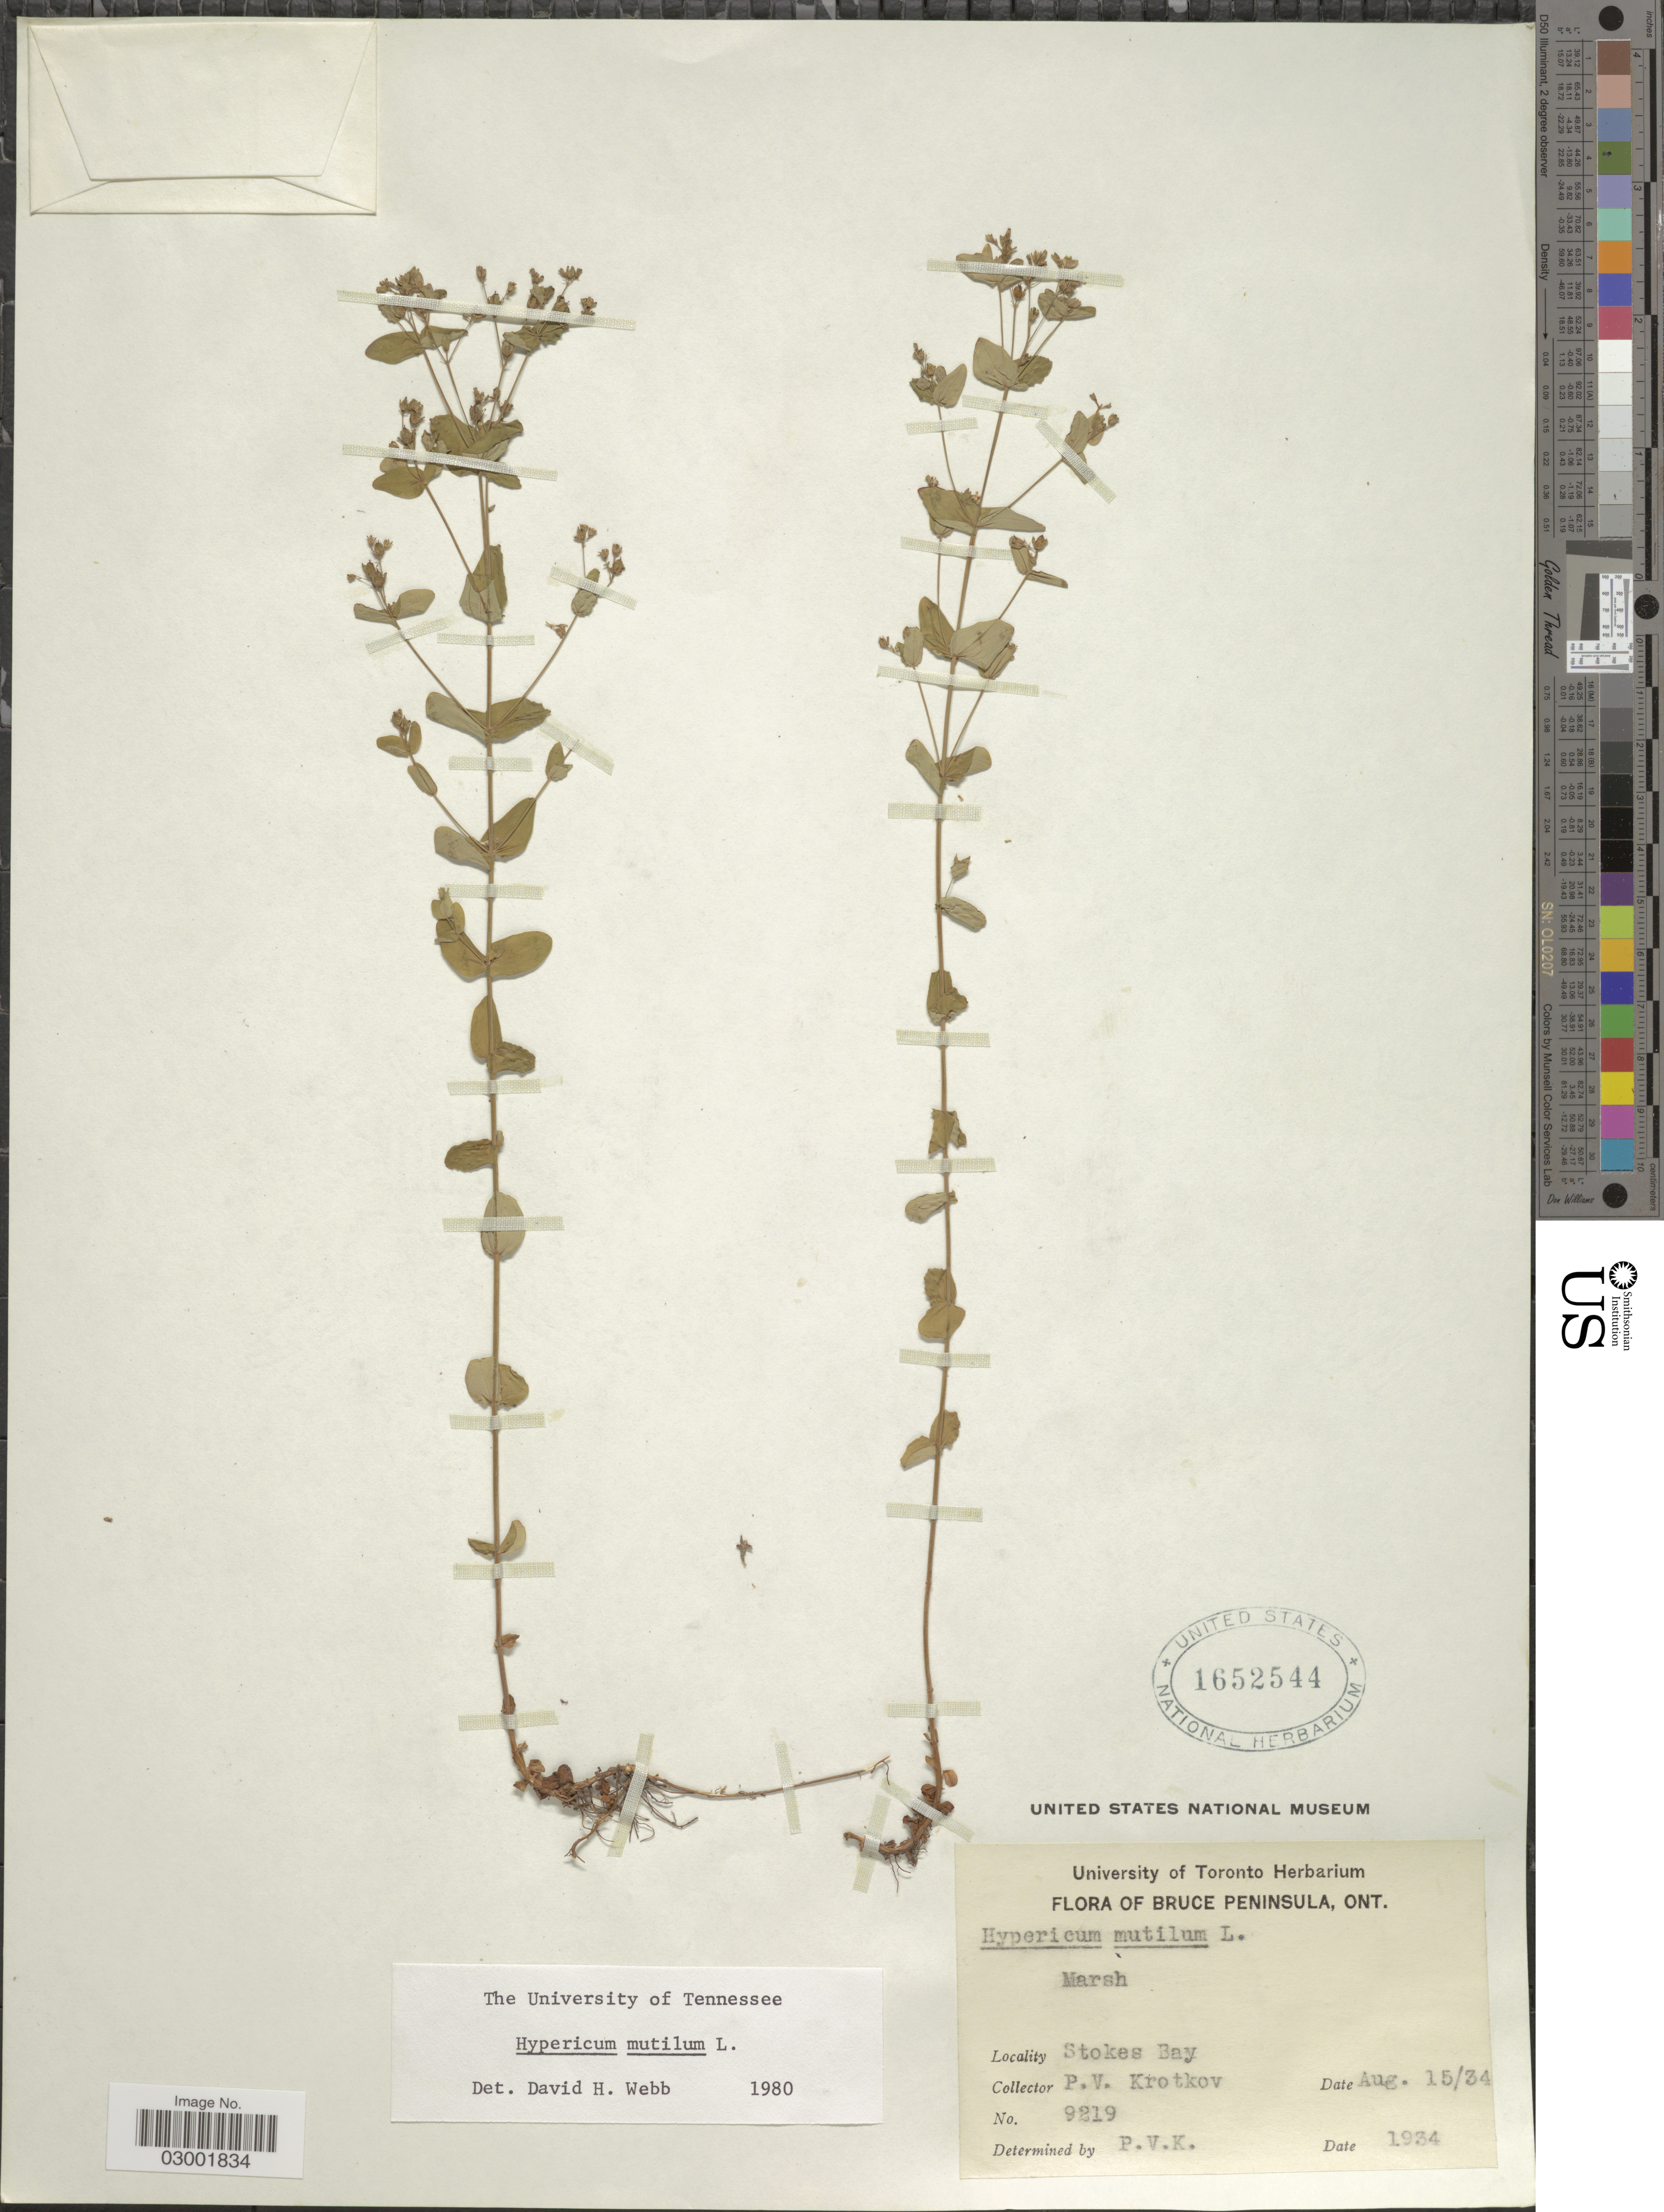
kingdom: Plantae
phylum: Tracheophyta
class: Magnoliopsida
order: Malpighiales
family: Hypericaceae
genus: Hypericum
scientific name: Hypericum mutilum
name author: L.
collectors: P. V. Krotkov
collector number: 9219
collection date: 1934-08-15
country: Canada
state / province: Ontario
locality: Bruce Peninsula, Stokes Bay.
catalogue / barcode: US 1652544